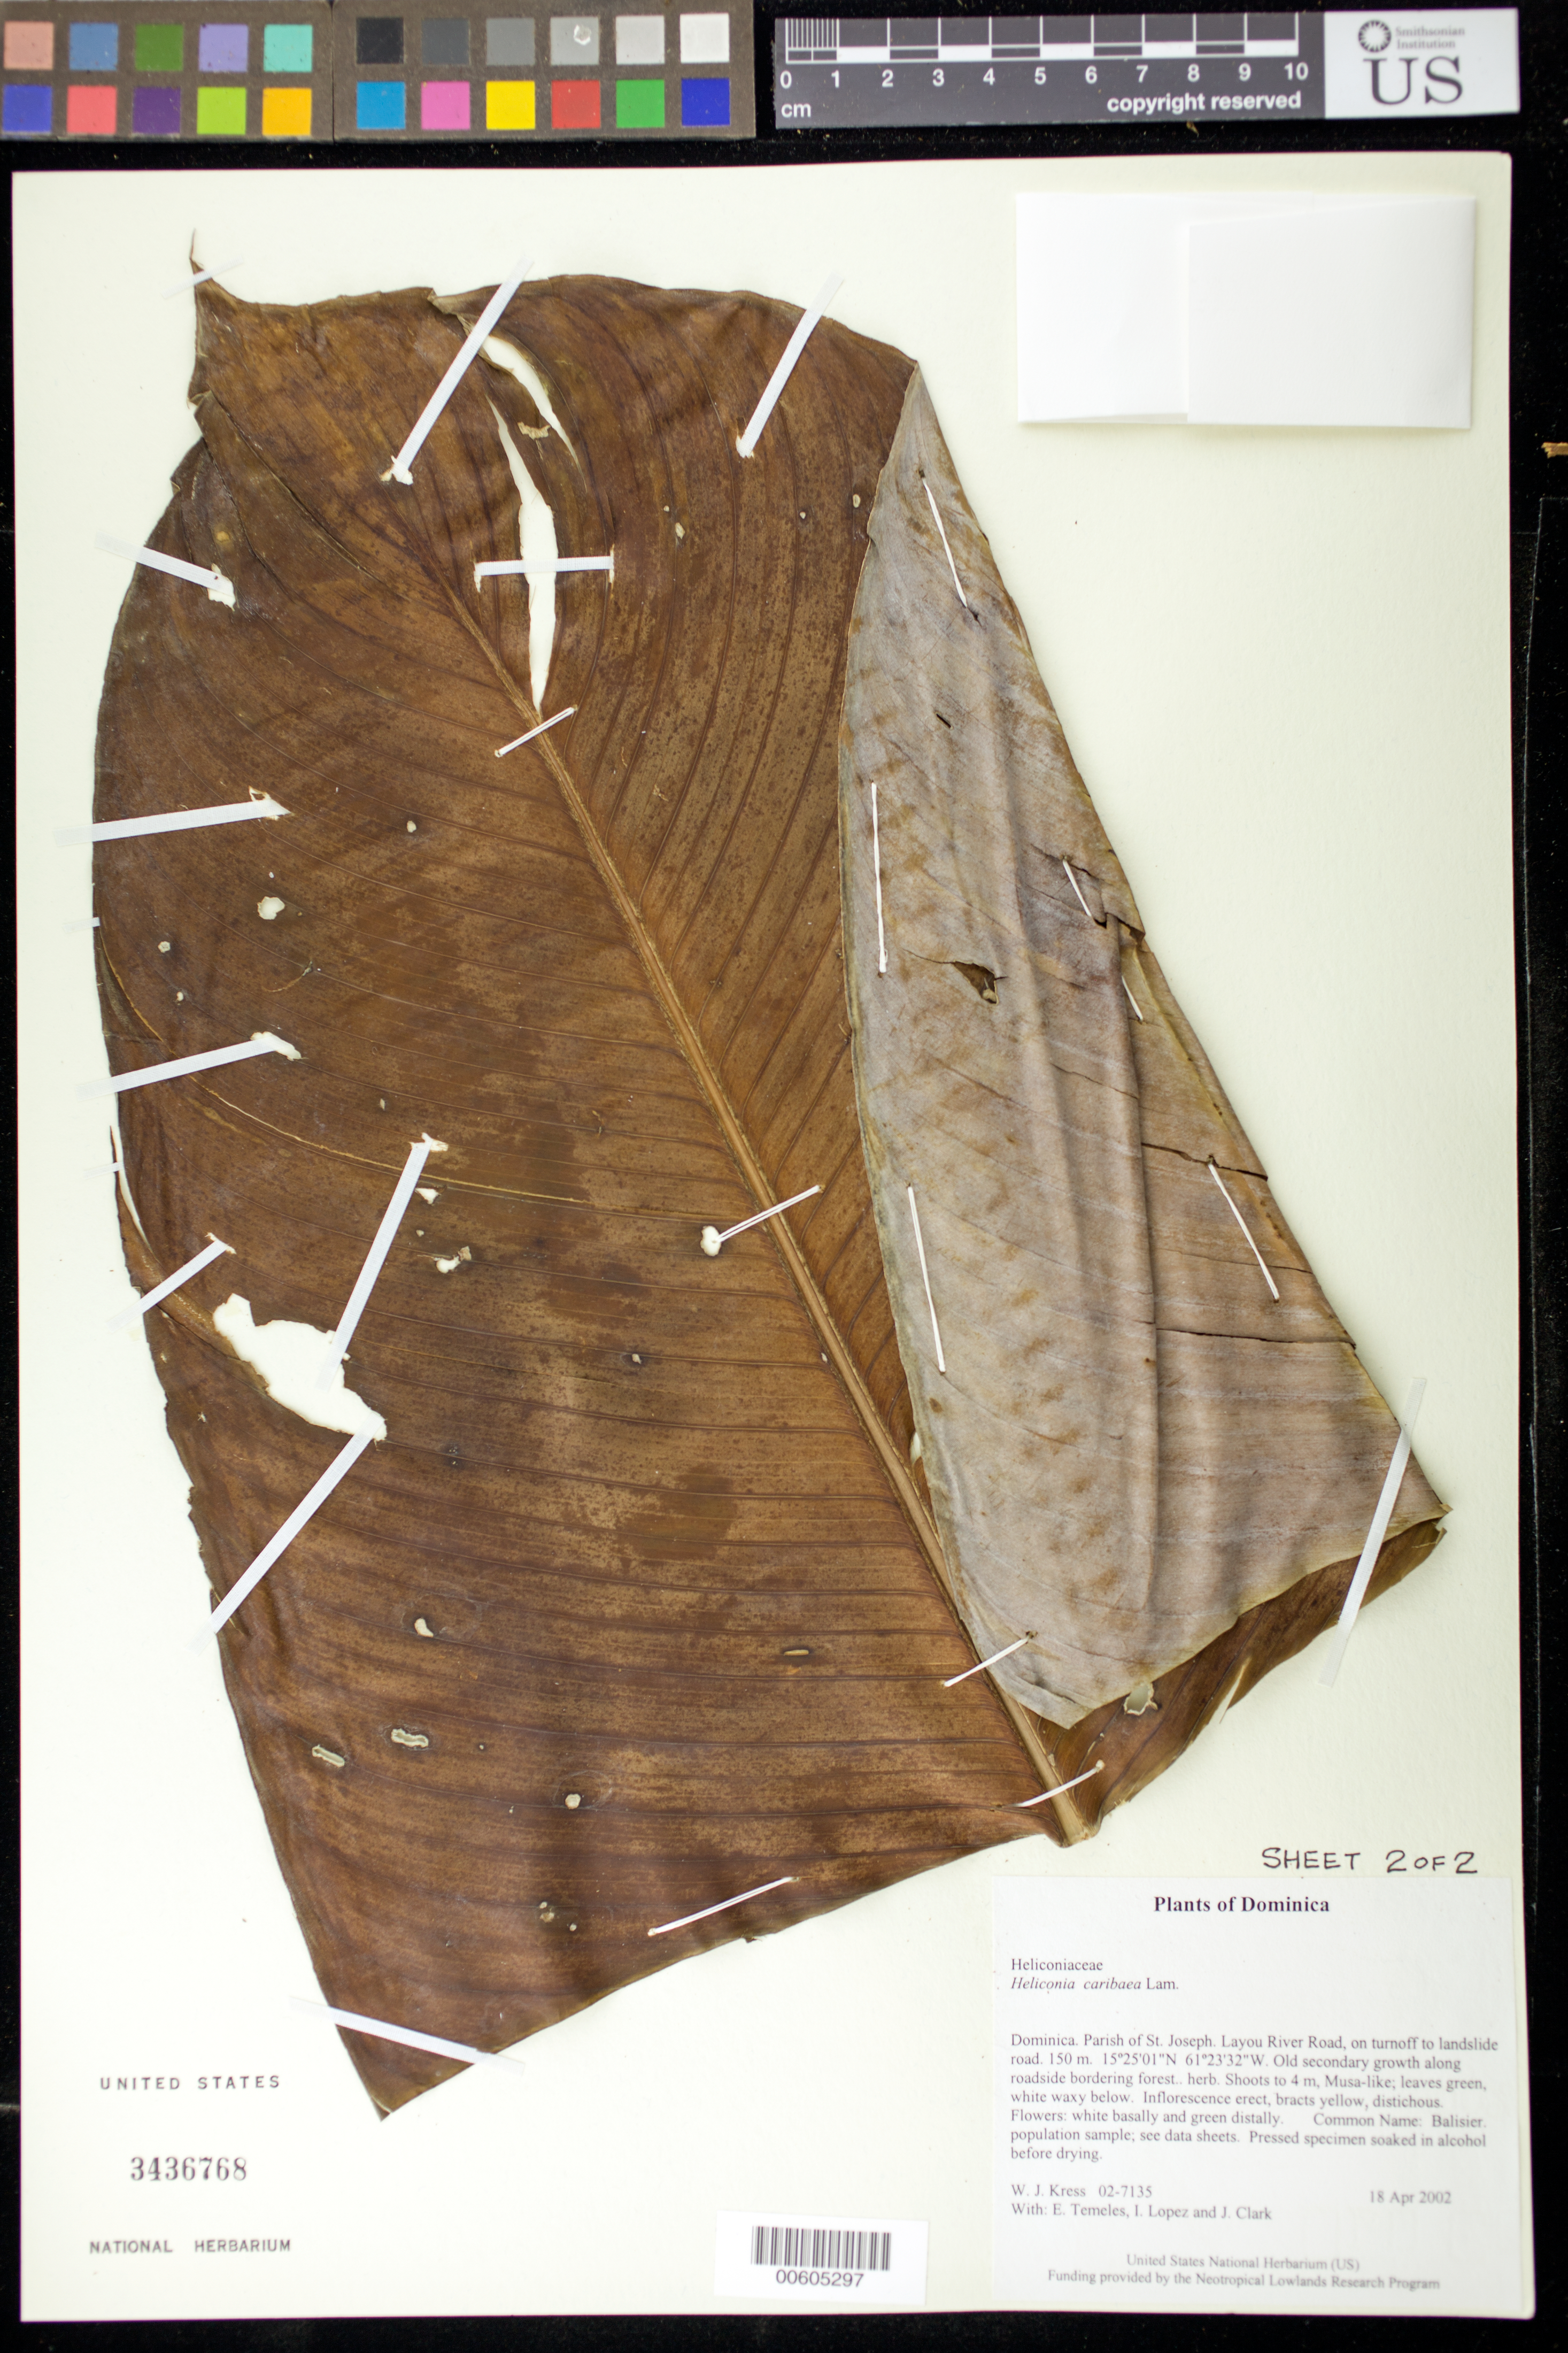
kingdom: Plantae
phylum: Tracheophyta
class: Liliopsida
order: Zingiberales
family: Heliconiaceae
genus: Heliconia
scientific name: Heliconia caribaea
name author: Lam.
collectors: W. J. Kress, E. Temeles, J. L. Clark & I. C. Lopez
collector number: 02-7135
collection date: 2002-04-18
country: Dominica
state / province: St. Joseph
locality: Layou River Road, on turnoff to landslide road.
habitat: Old secondary growth along roadside bordering forest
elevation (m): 150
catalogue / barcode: US 3436768